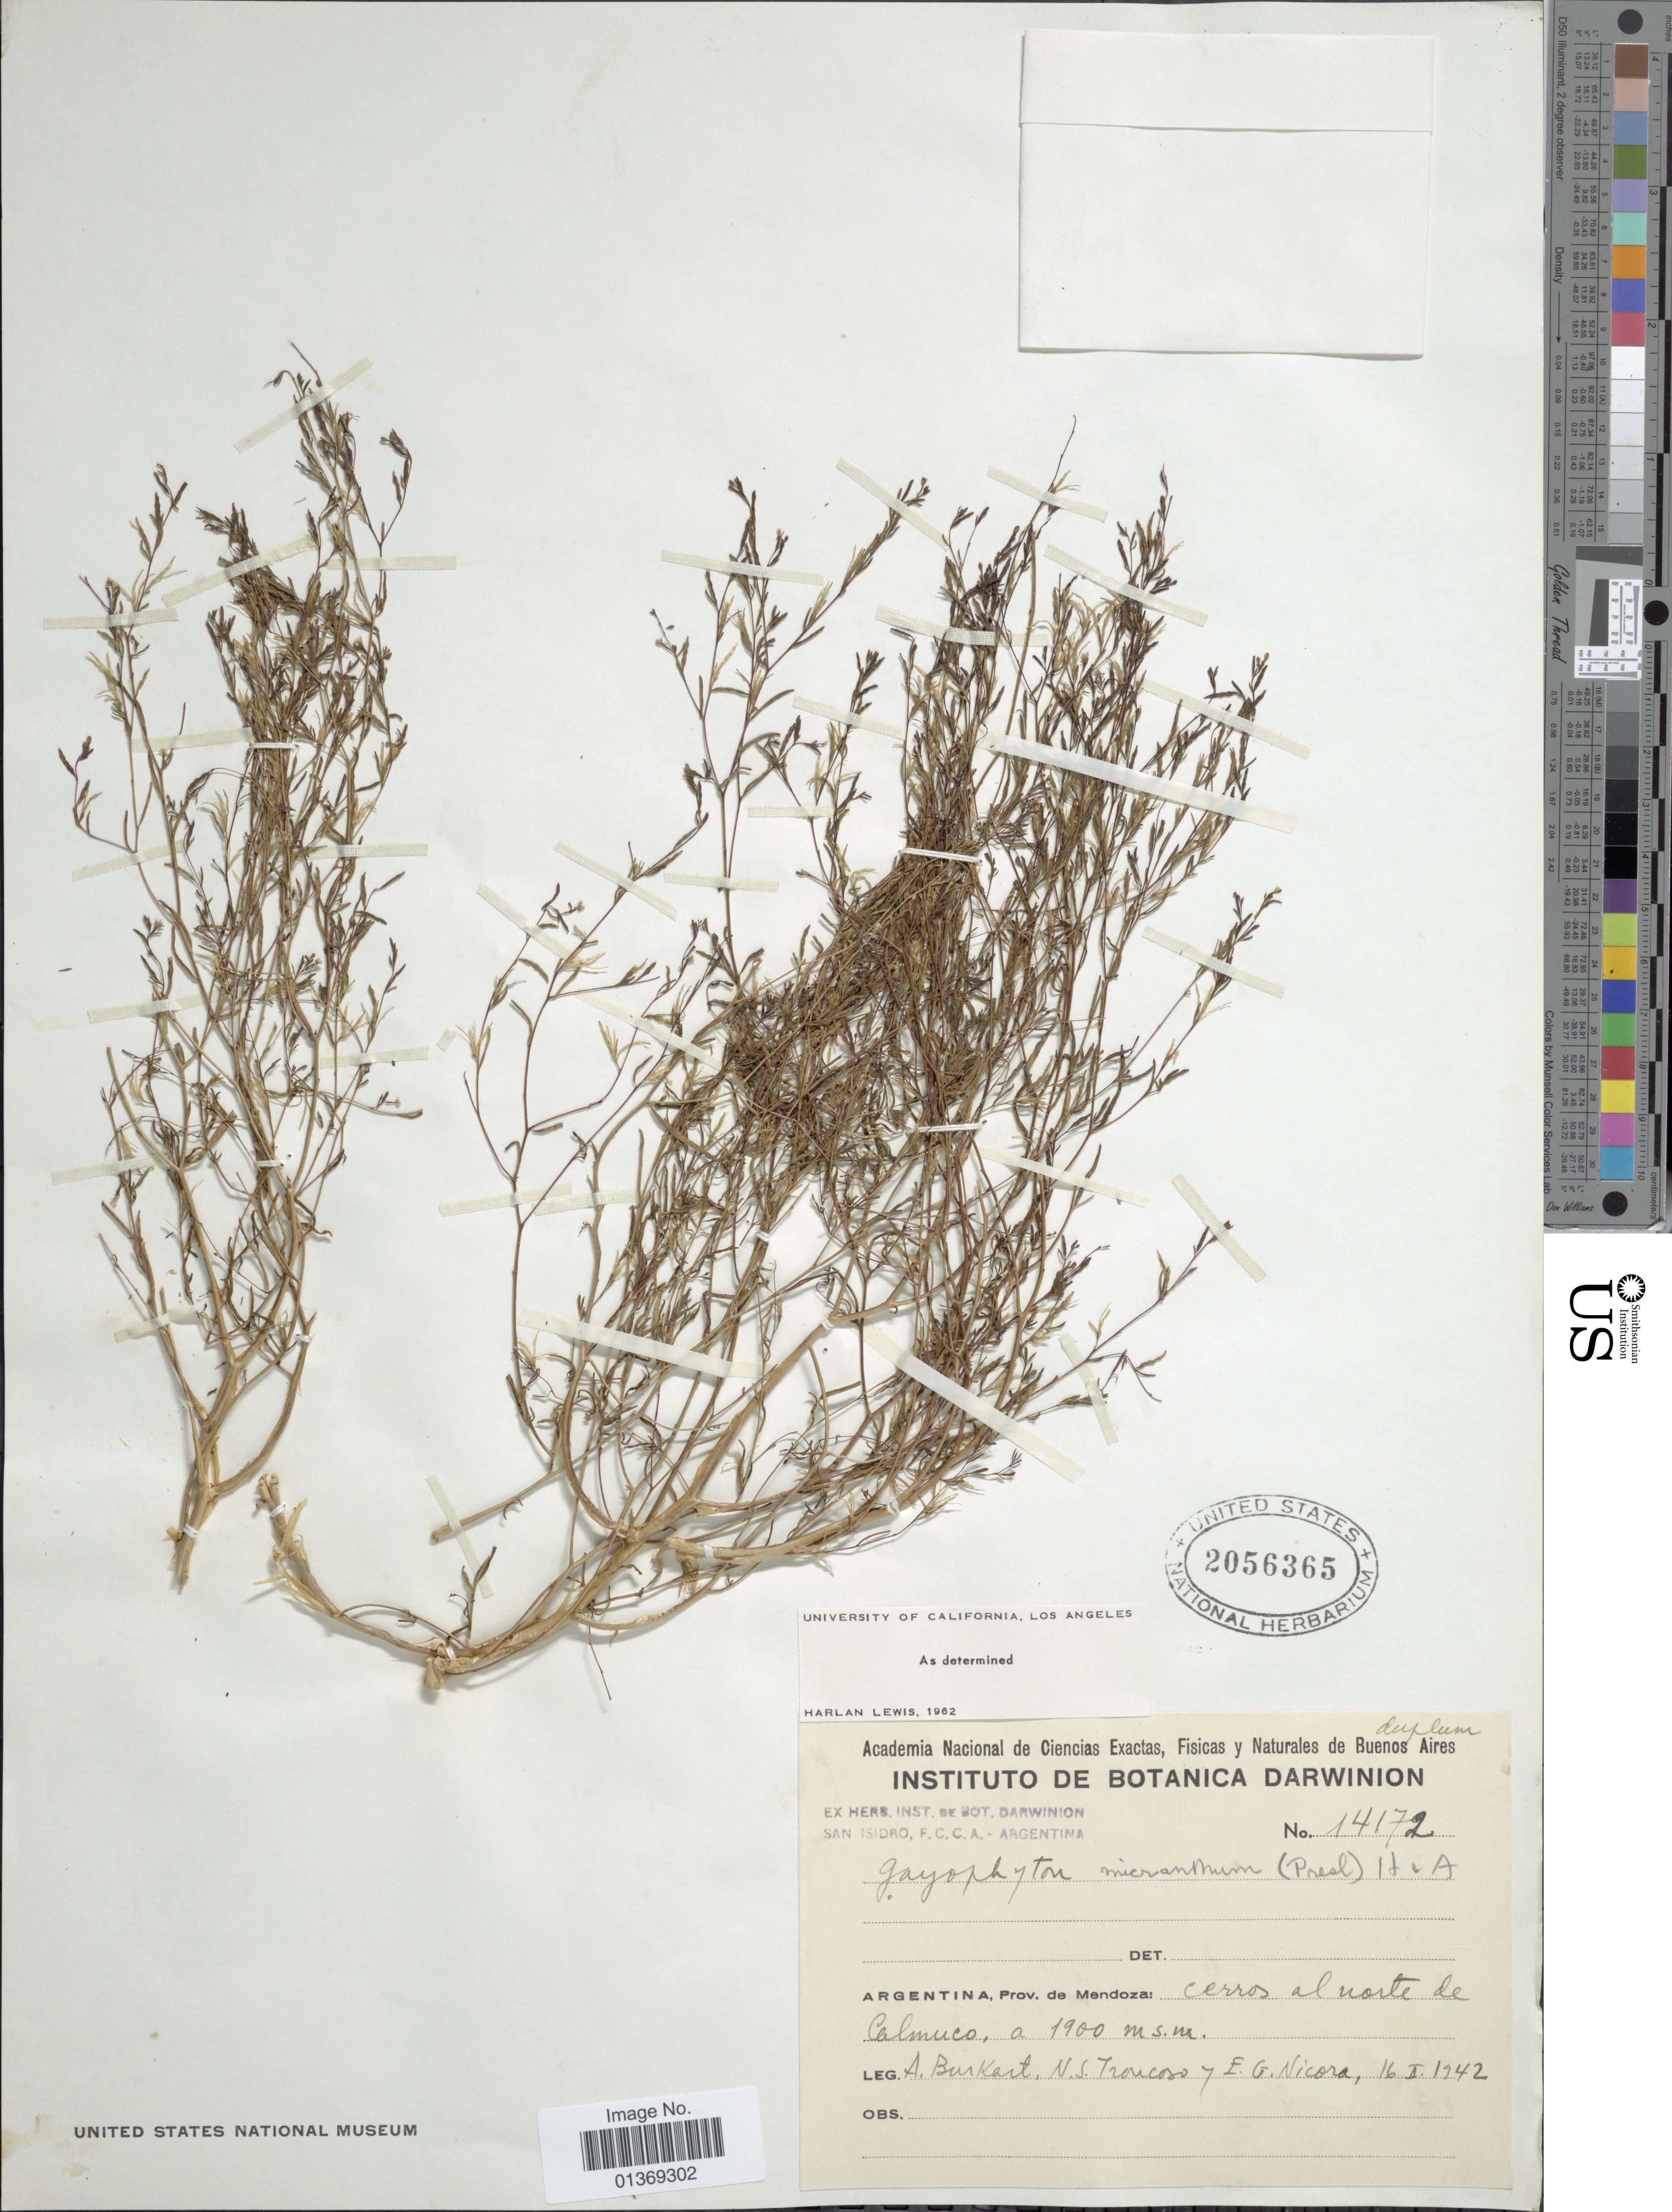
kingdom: Plantae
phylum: Tracheophyta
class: Magnoliopsida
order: Myrtales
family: Onagraceae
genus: Gayophytum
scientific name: Gayophytum micranthum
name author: Hook. & Arn.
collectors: A. E. Burkart, N. Troncoso & E. G. Nicora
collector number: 14172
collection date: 1942-02-16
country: Argentina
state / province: Mendoza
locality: Cerros al norte de Calmuco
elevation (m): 1900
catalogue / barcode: US 2056365